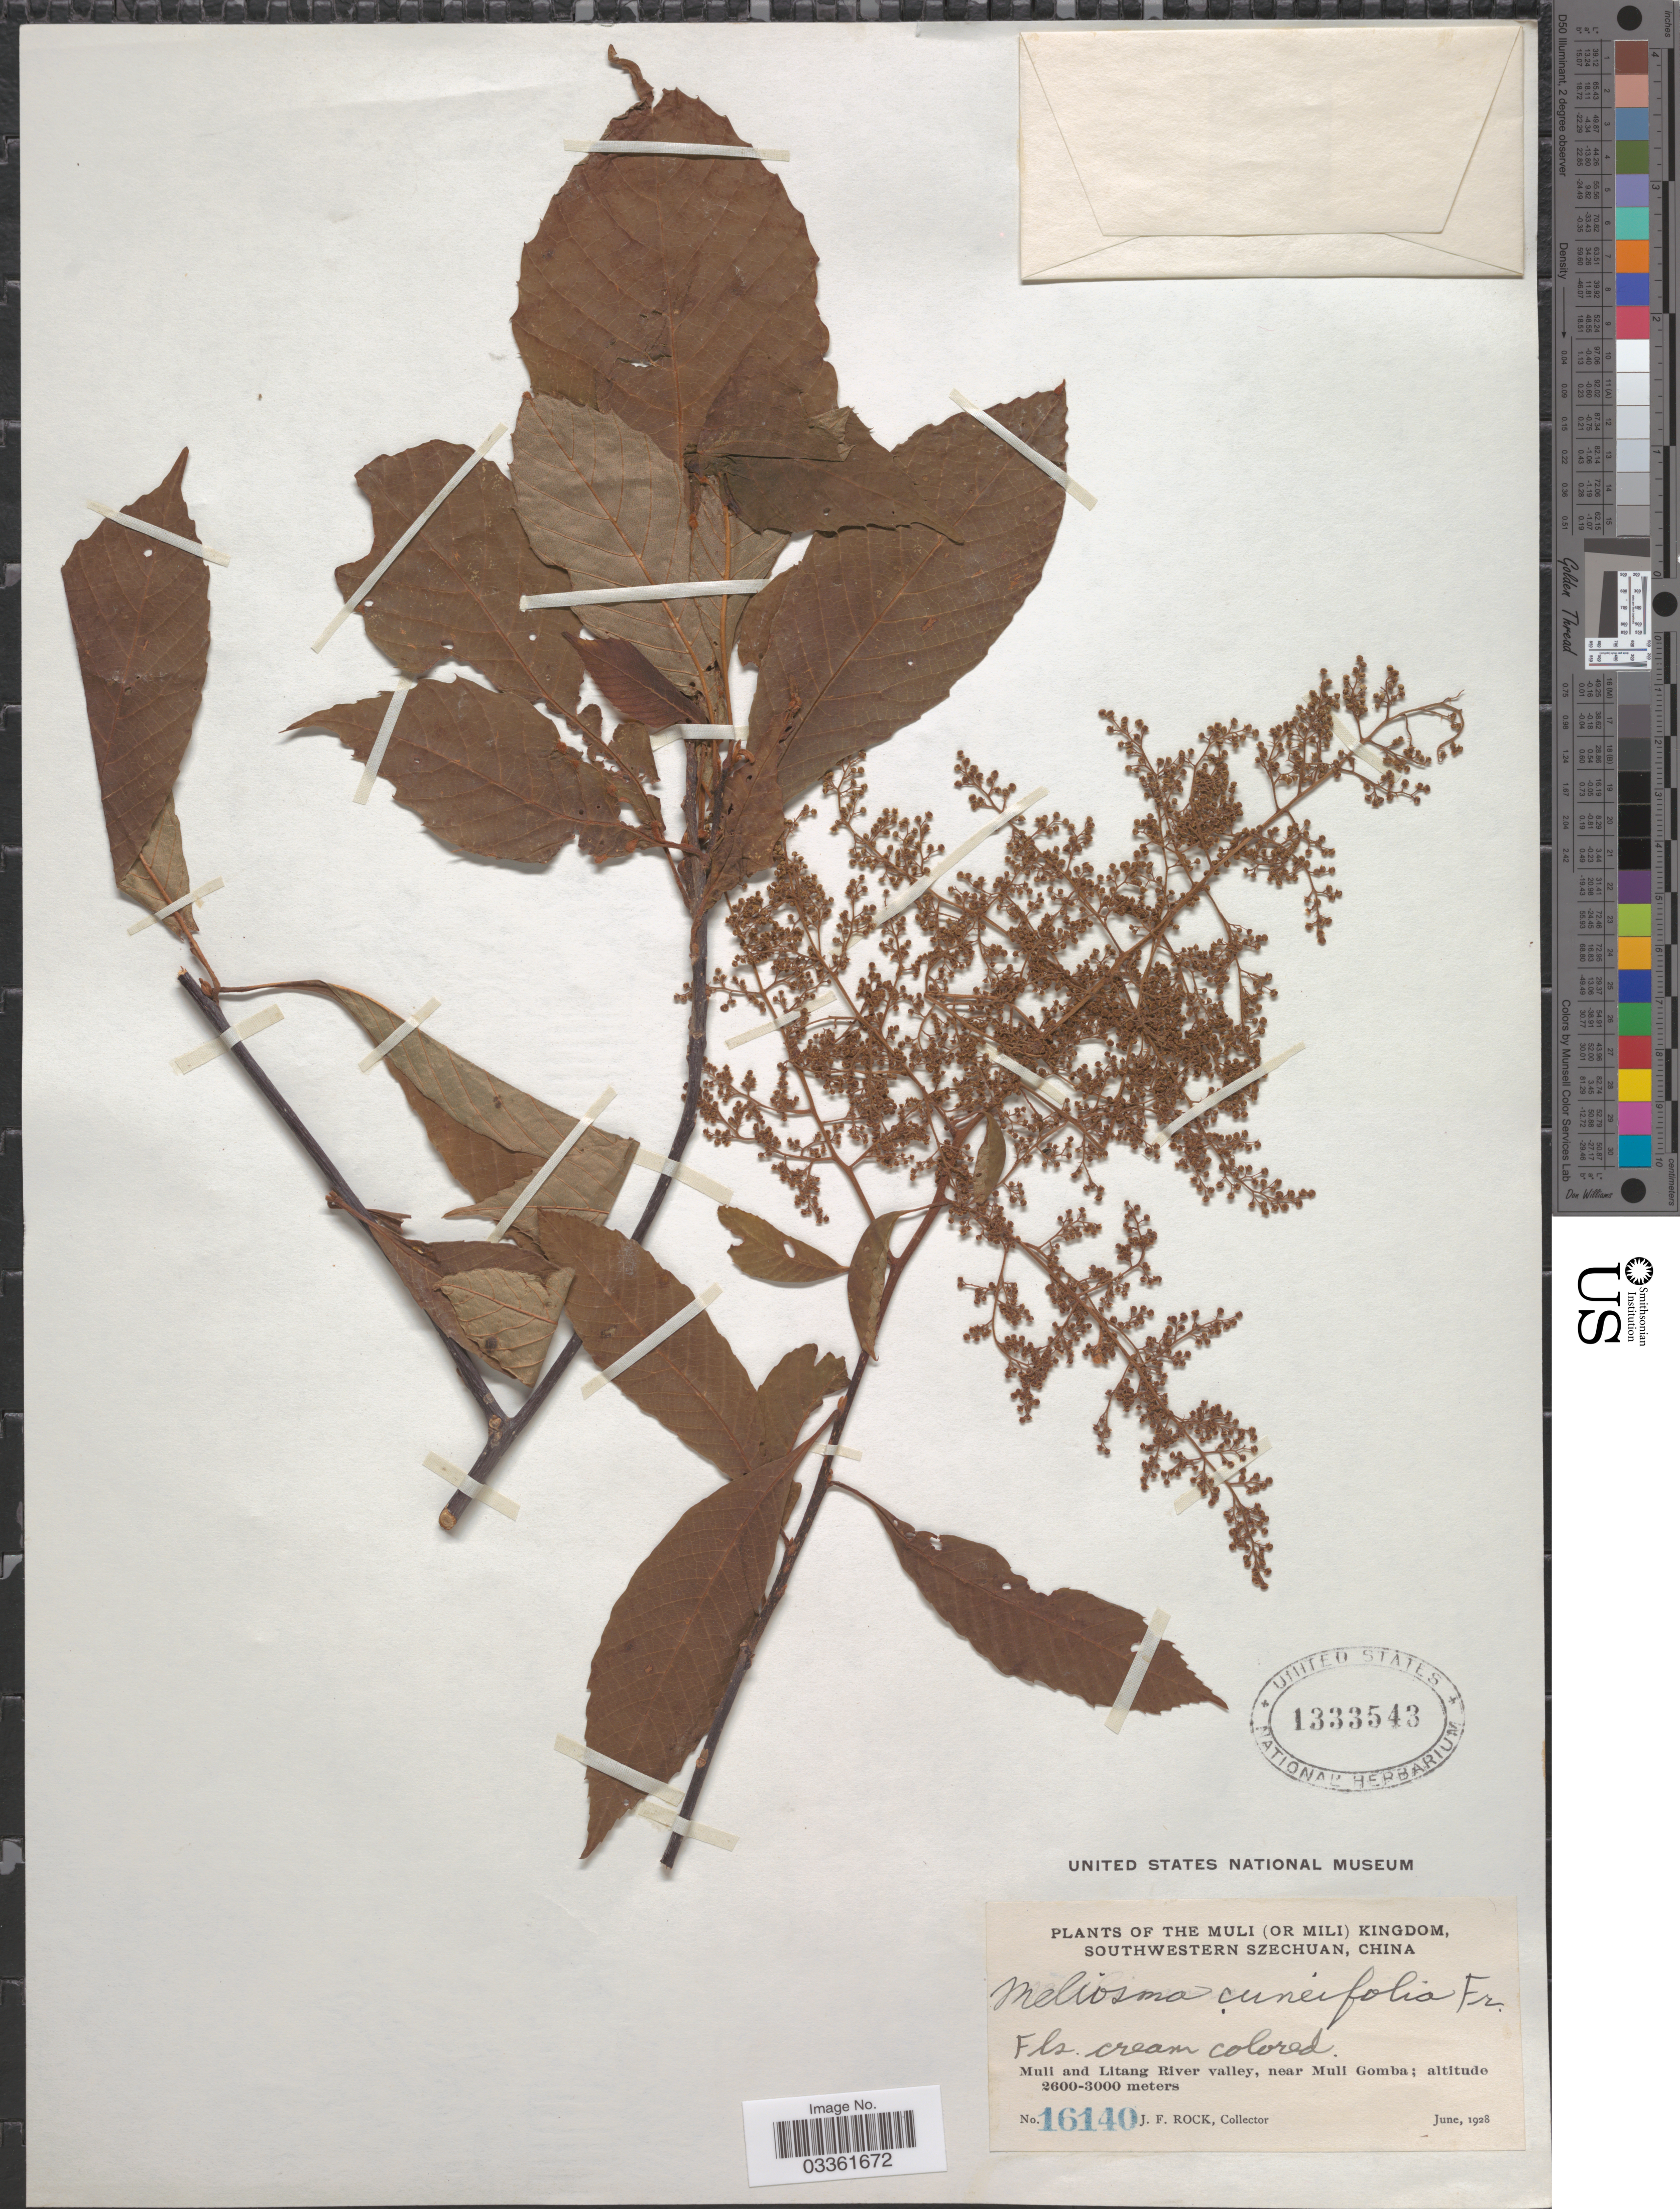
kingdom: Plantae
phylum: Tracheophyta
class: Magnoliopsida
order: Proteales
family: Sabiaceae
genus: Meliosma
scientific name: Meliosma cuneifolia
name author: Franch.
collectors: J. Rock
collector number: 16140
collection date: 1928-06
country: China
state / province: Sichuan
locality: The Muli (or Mili) Kingdom, Southwestern Szechuan. Muli and Litang River valley, near Muli Gomba.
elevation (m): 2600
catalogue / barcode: US 1333543